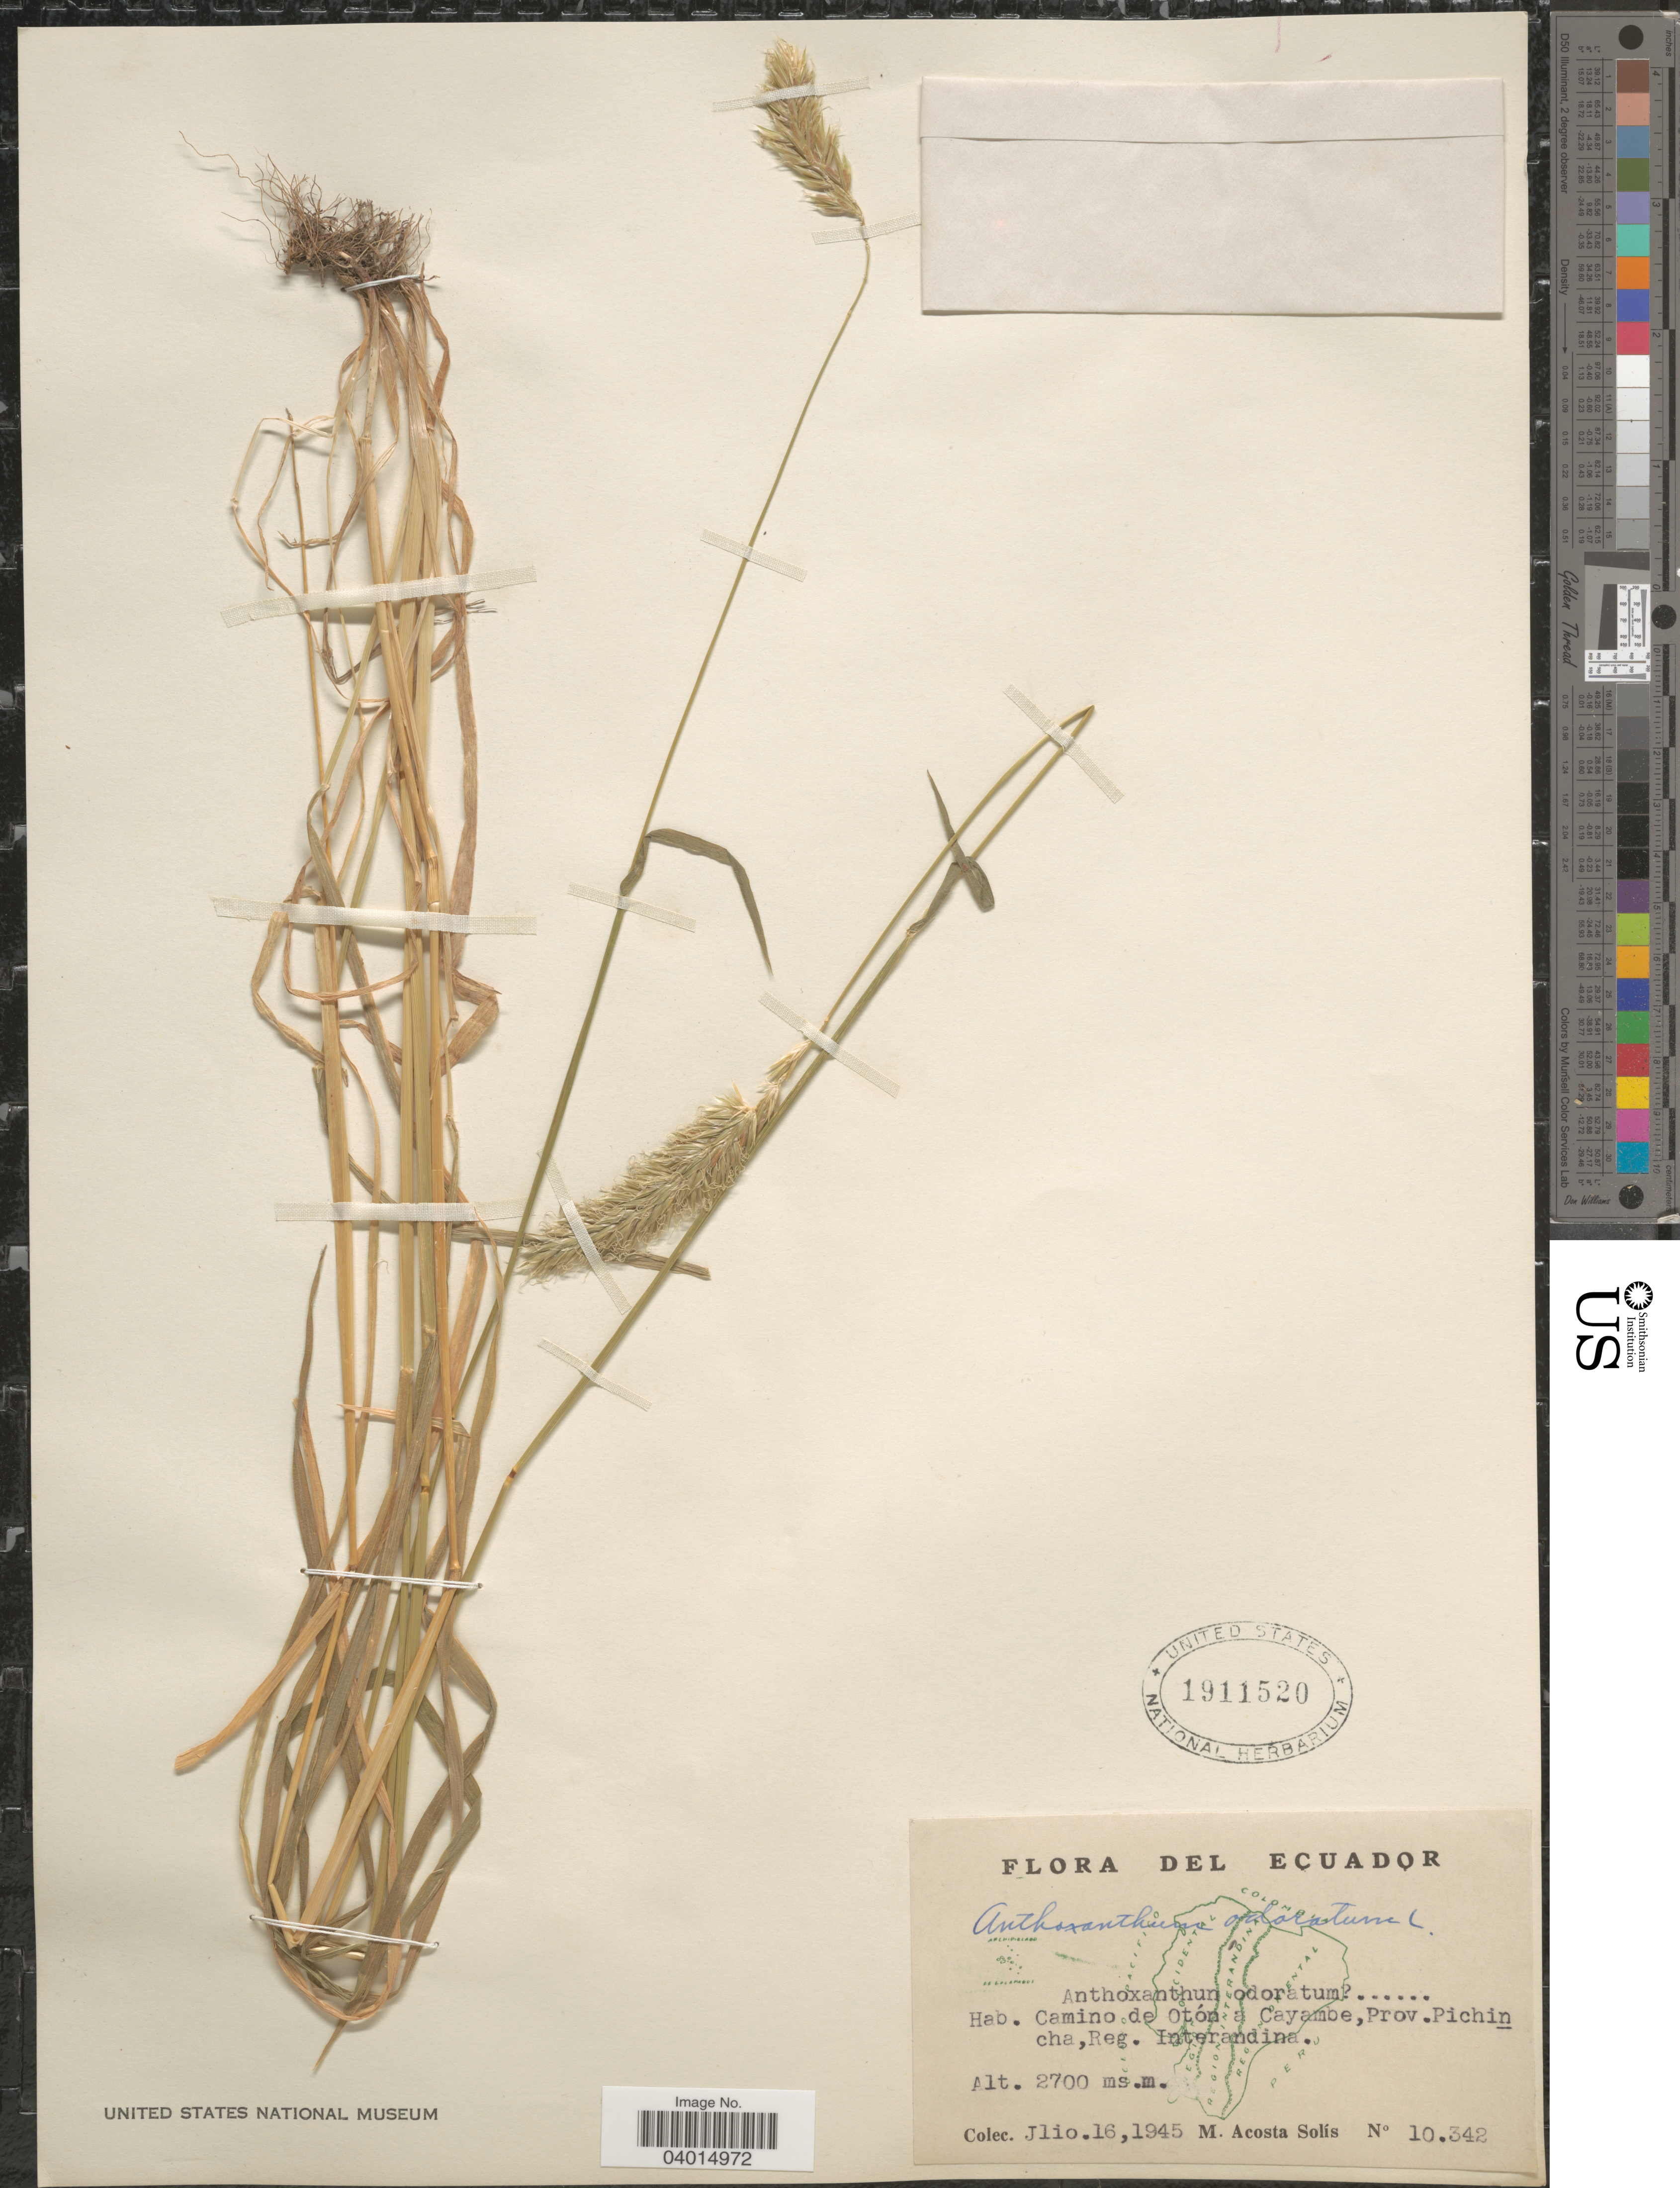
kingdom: Plantae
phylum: Tracheophyta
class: Liliopsida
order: Poales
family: Poaceae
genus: Anthoxanthum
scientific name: Anthoxanthum odoratum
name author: L.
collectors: M. Acosta Solis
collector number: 10342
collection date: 1945-07-16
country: Ecuador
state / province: Pichincha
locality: Camino de Otón a Cayambe, Reg. Interandina.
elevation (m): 2700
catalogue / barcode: US 1911520